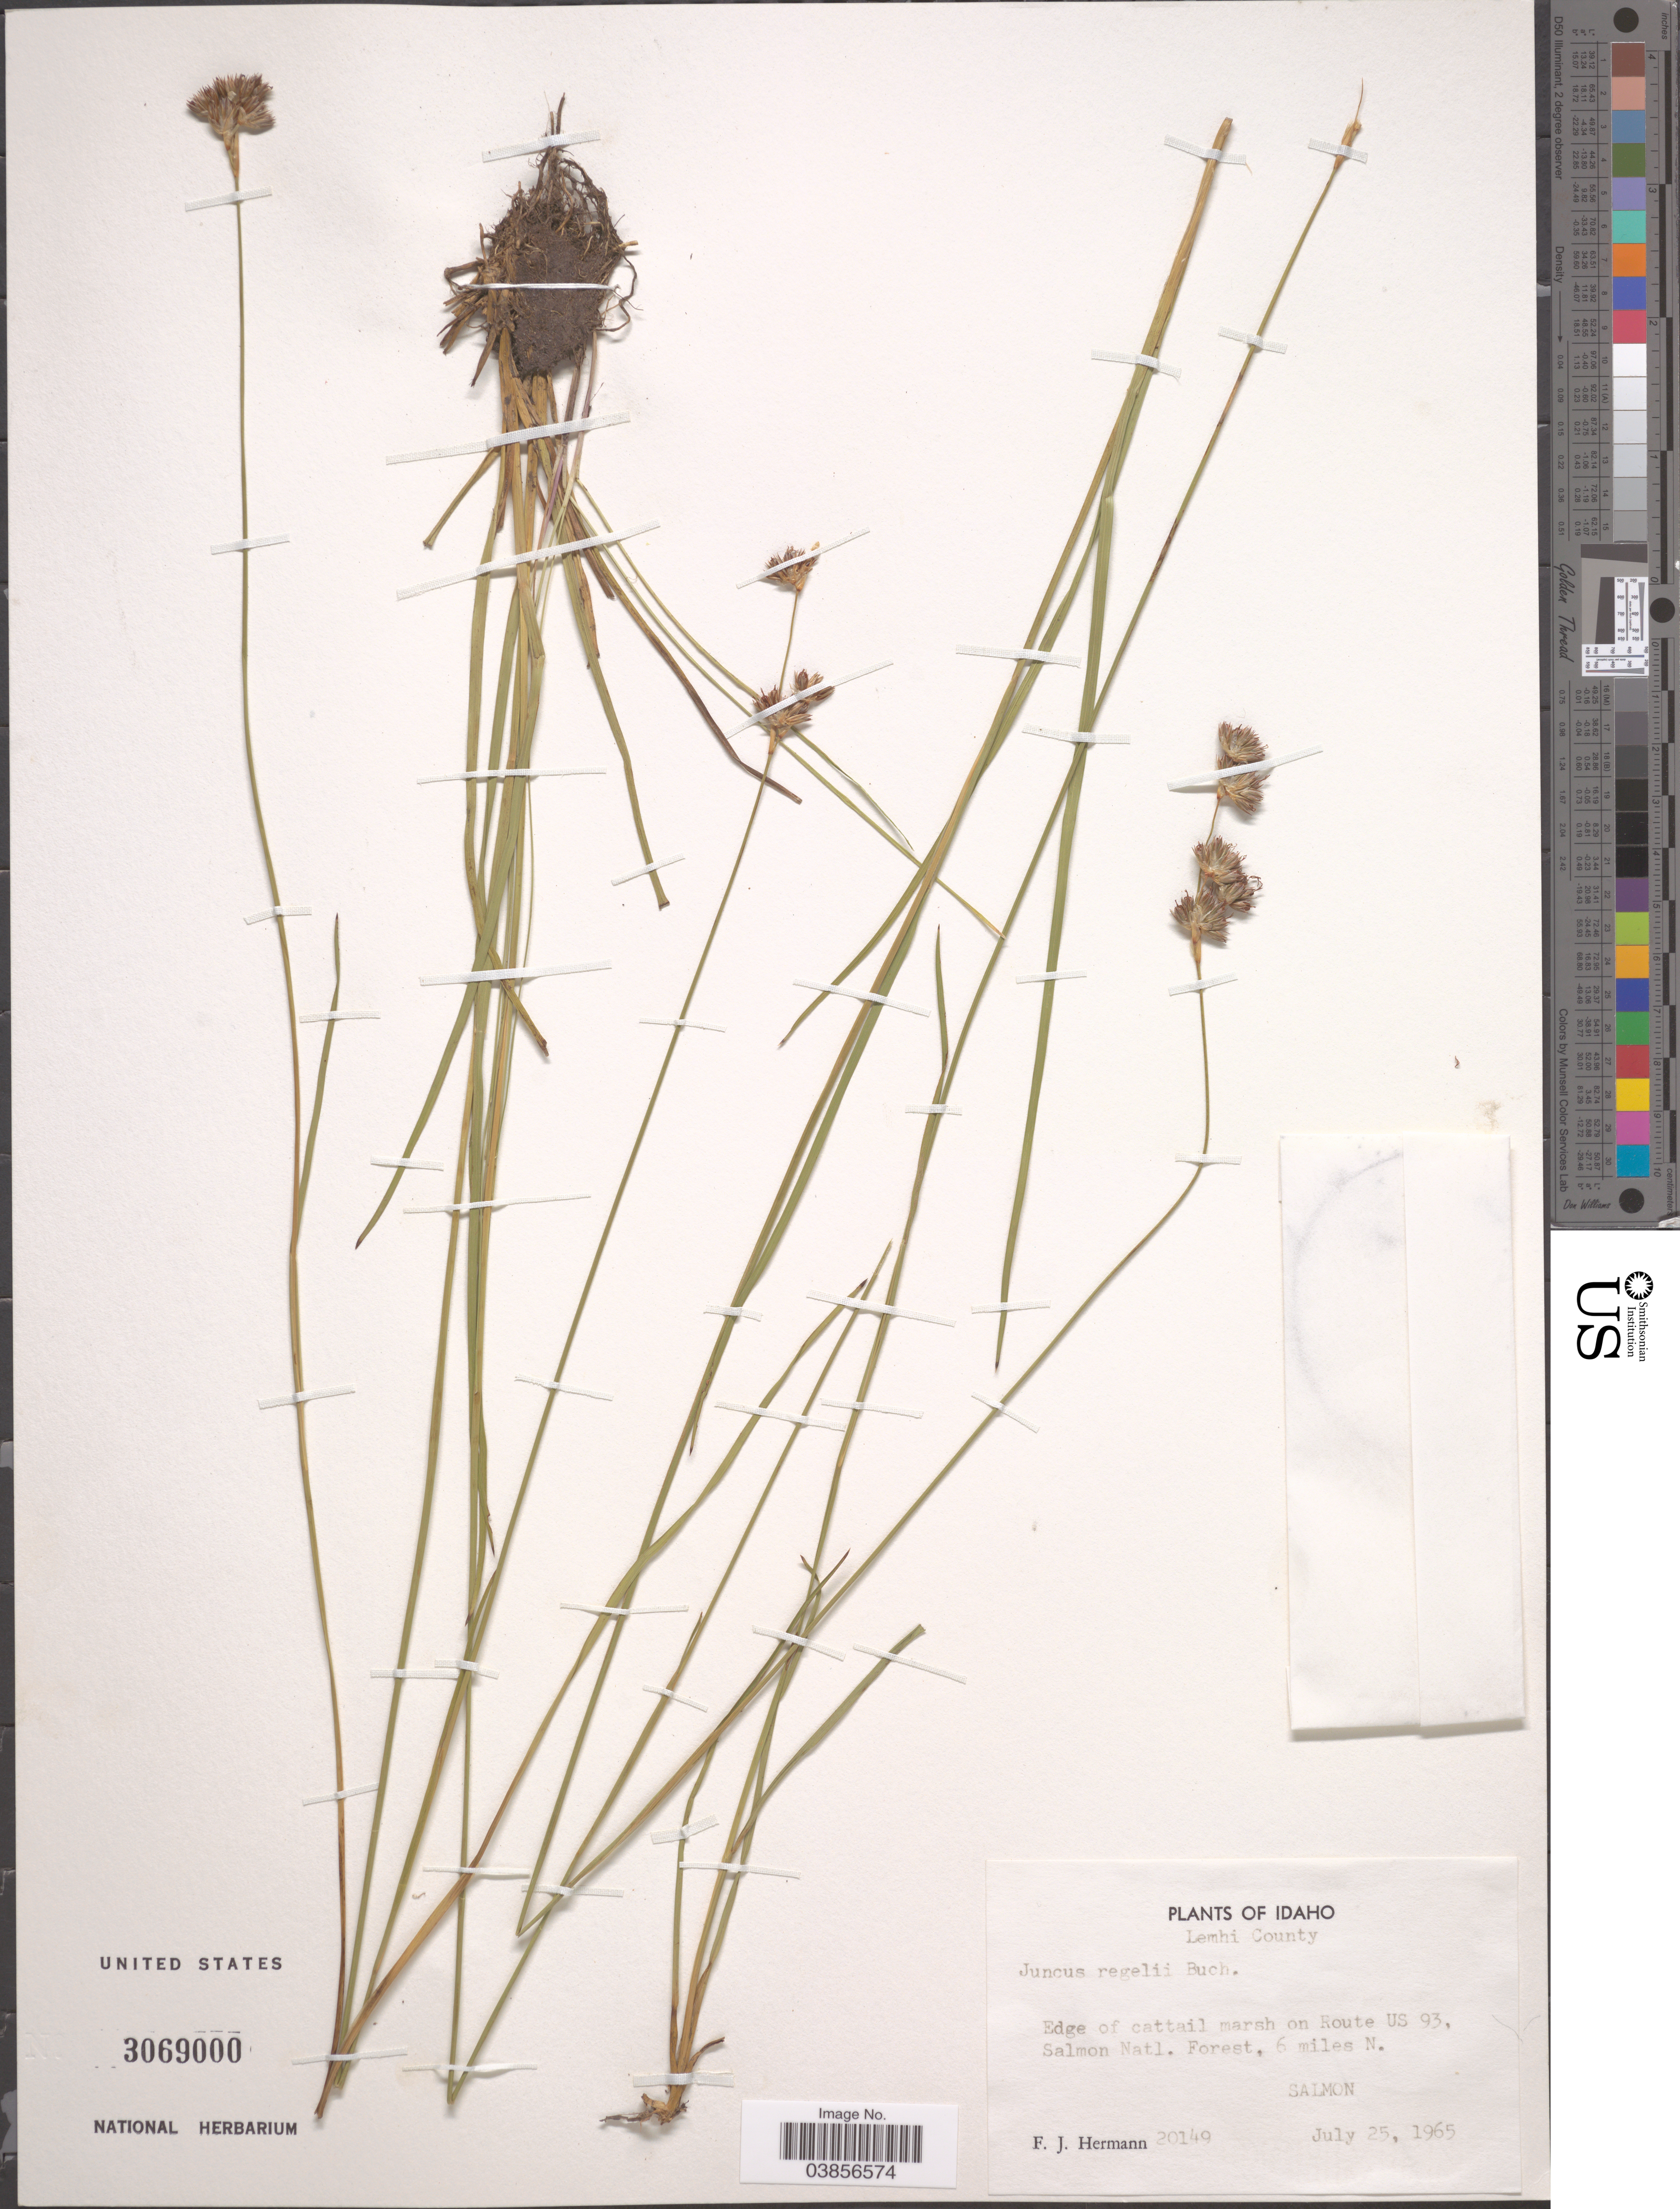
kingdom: Plantae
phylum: Tracheophyta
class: Liliopsida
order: Poales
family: Juncaceae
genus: Juncus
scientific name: Juncus regelii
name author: Buchenau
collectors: F. J. Hermann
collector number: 20149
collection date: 1965-07-25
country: United States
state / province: Idaho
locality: Lemhi County. Edge of cattail marsh on Route US 93, Salmon Natl. Forest, 6 miles N. Salmon.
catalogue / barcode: US 3069000